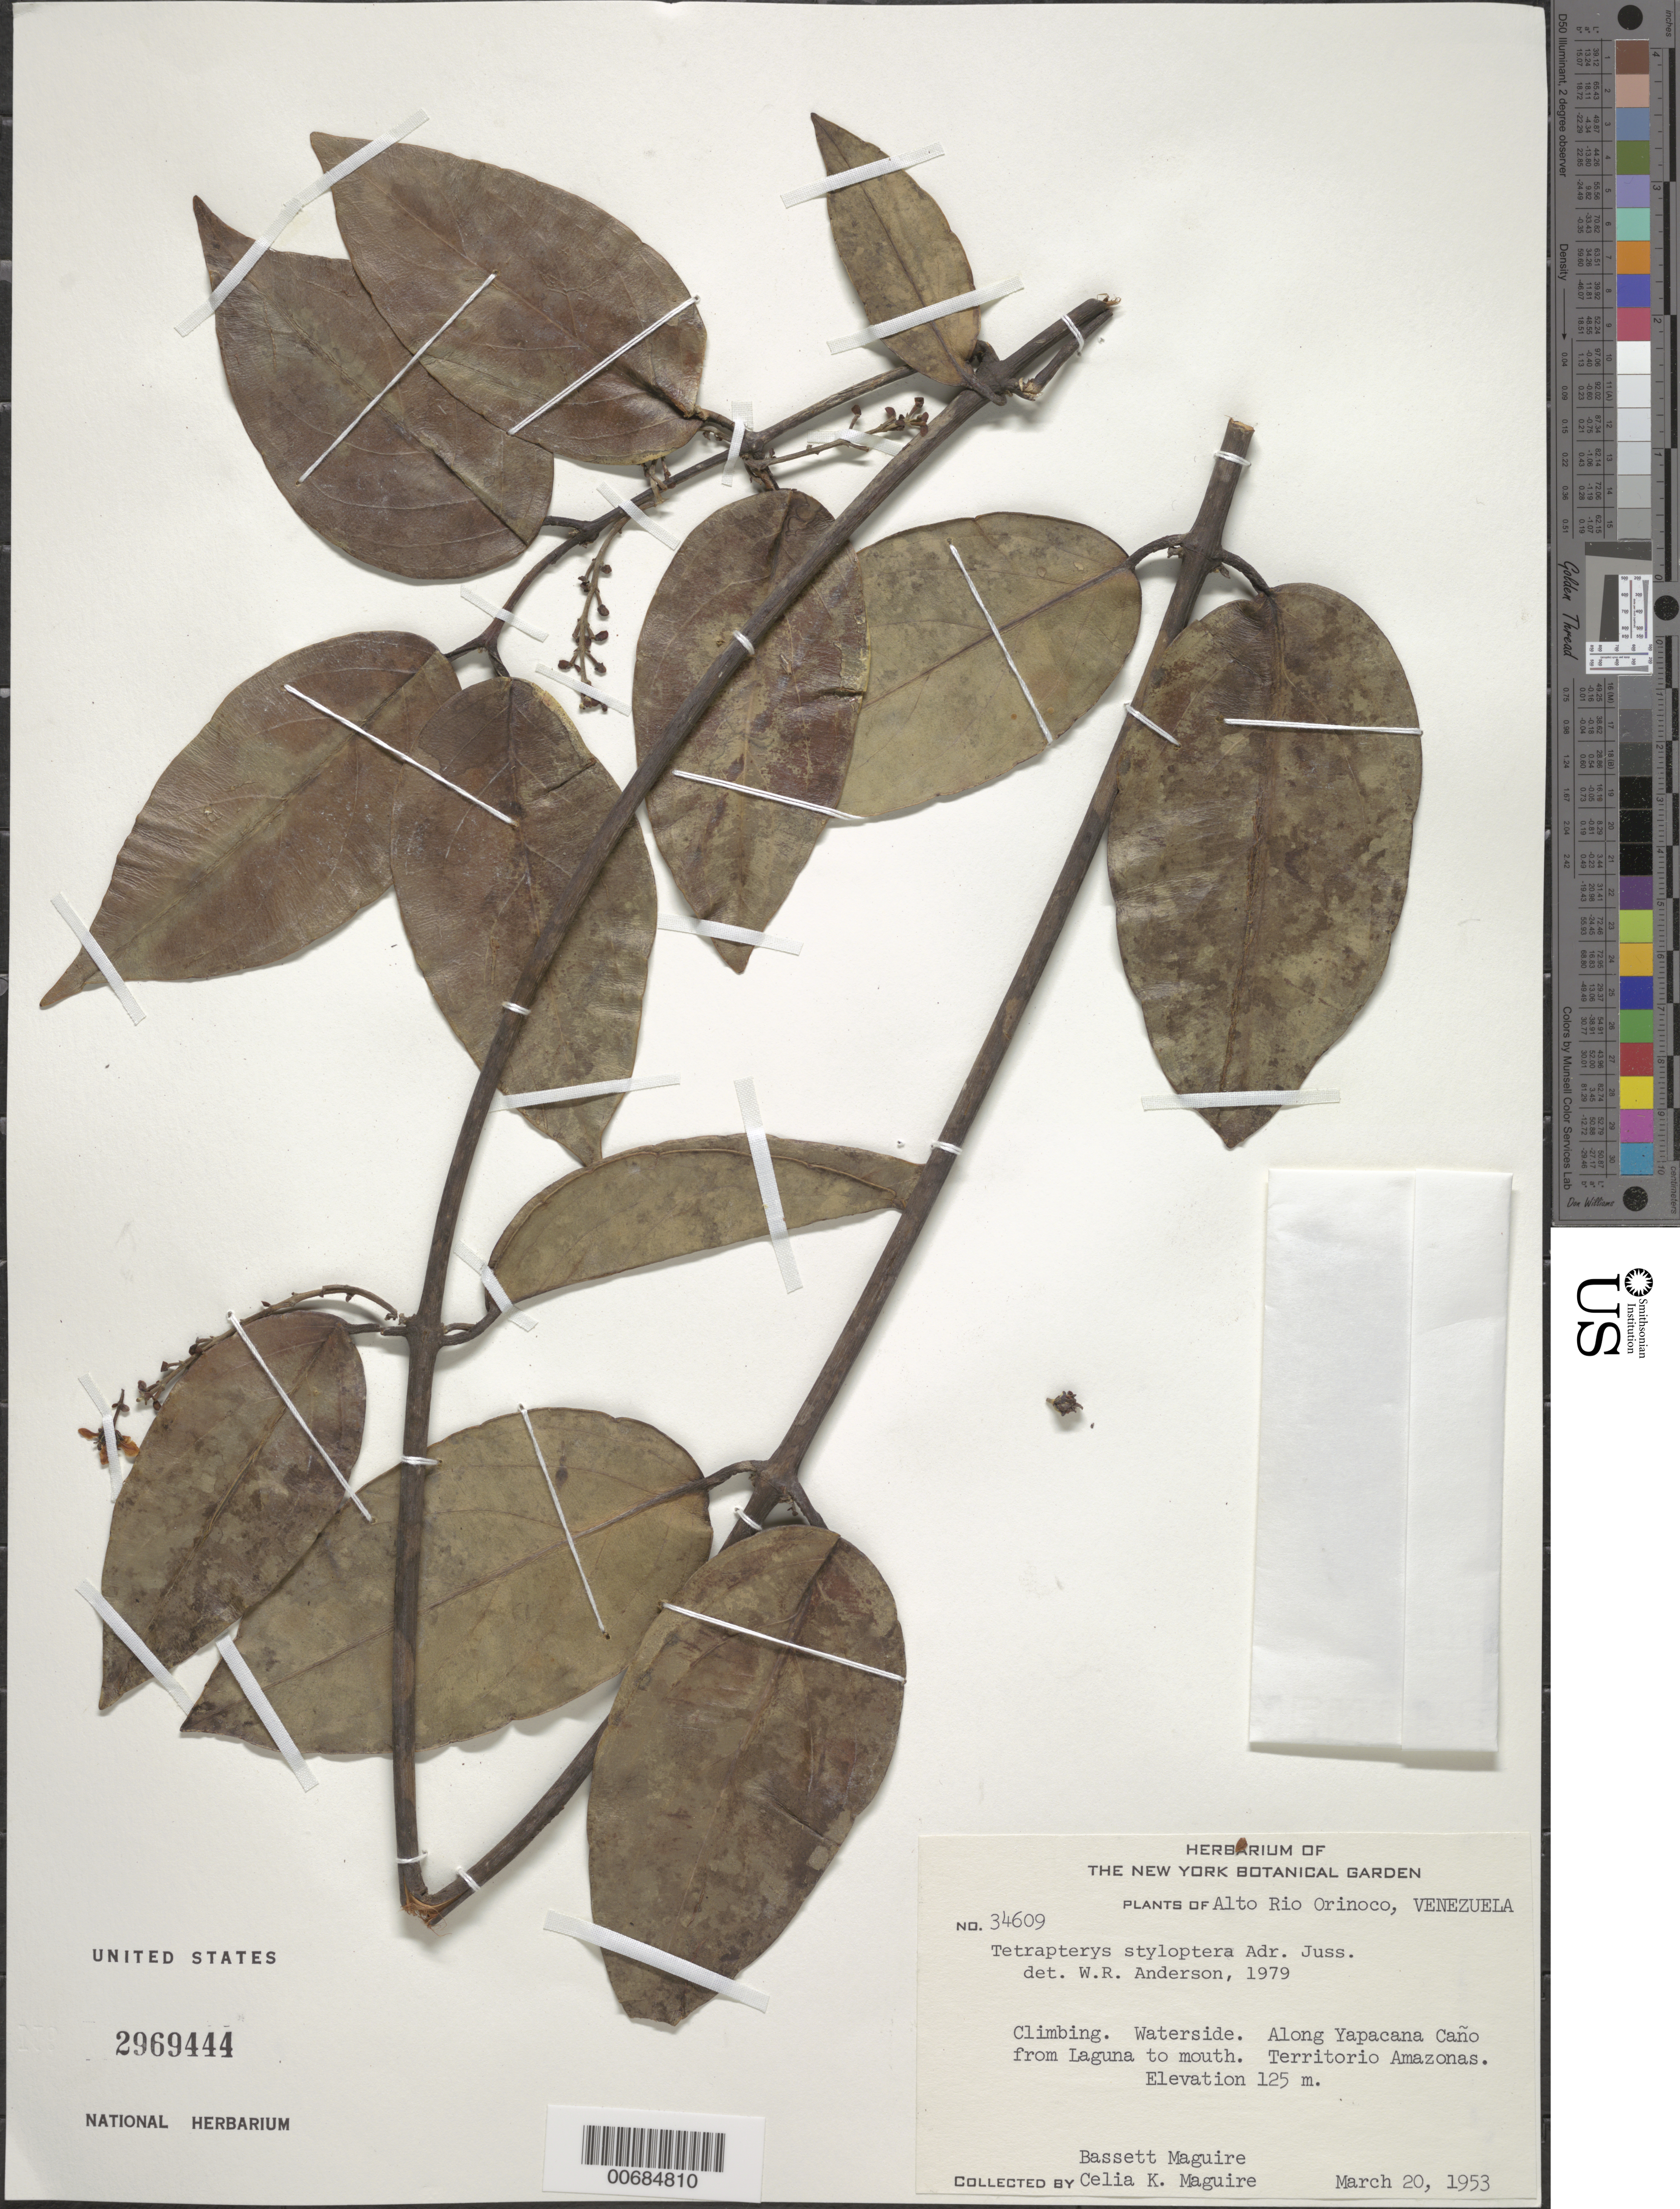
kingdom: Plantae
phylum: Tracheophyta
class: Magnoliopsida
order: Malpighiales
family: Malpighiaceae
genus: Glicophyllum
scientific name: Glicophyllum stylopterum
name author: (A. Juss.) R.F. Almeida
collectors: B. Maguire & C. K. Maguire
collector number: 34609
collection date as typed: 20-Mar-53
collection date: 1953-03-20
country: Venezuela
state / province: Amazonas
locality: Alto Río Orinoco, Caño Yapacána, from laguna to mouth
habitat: Waterside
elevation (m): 125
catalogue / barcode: US 2969444